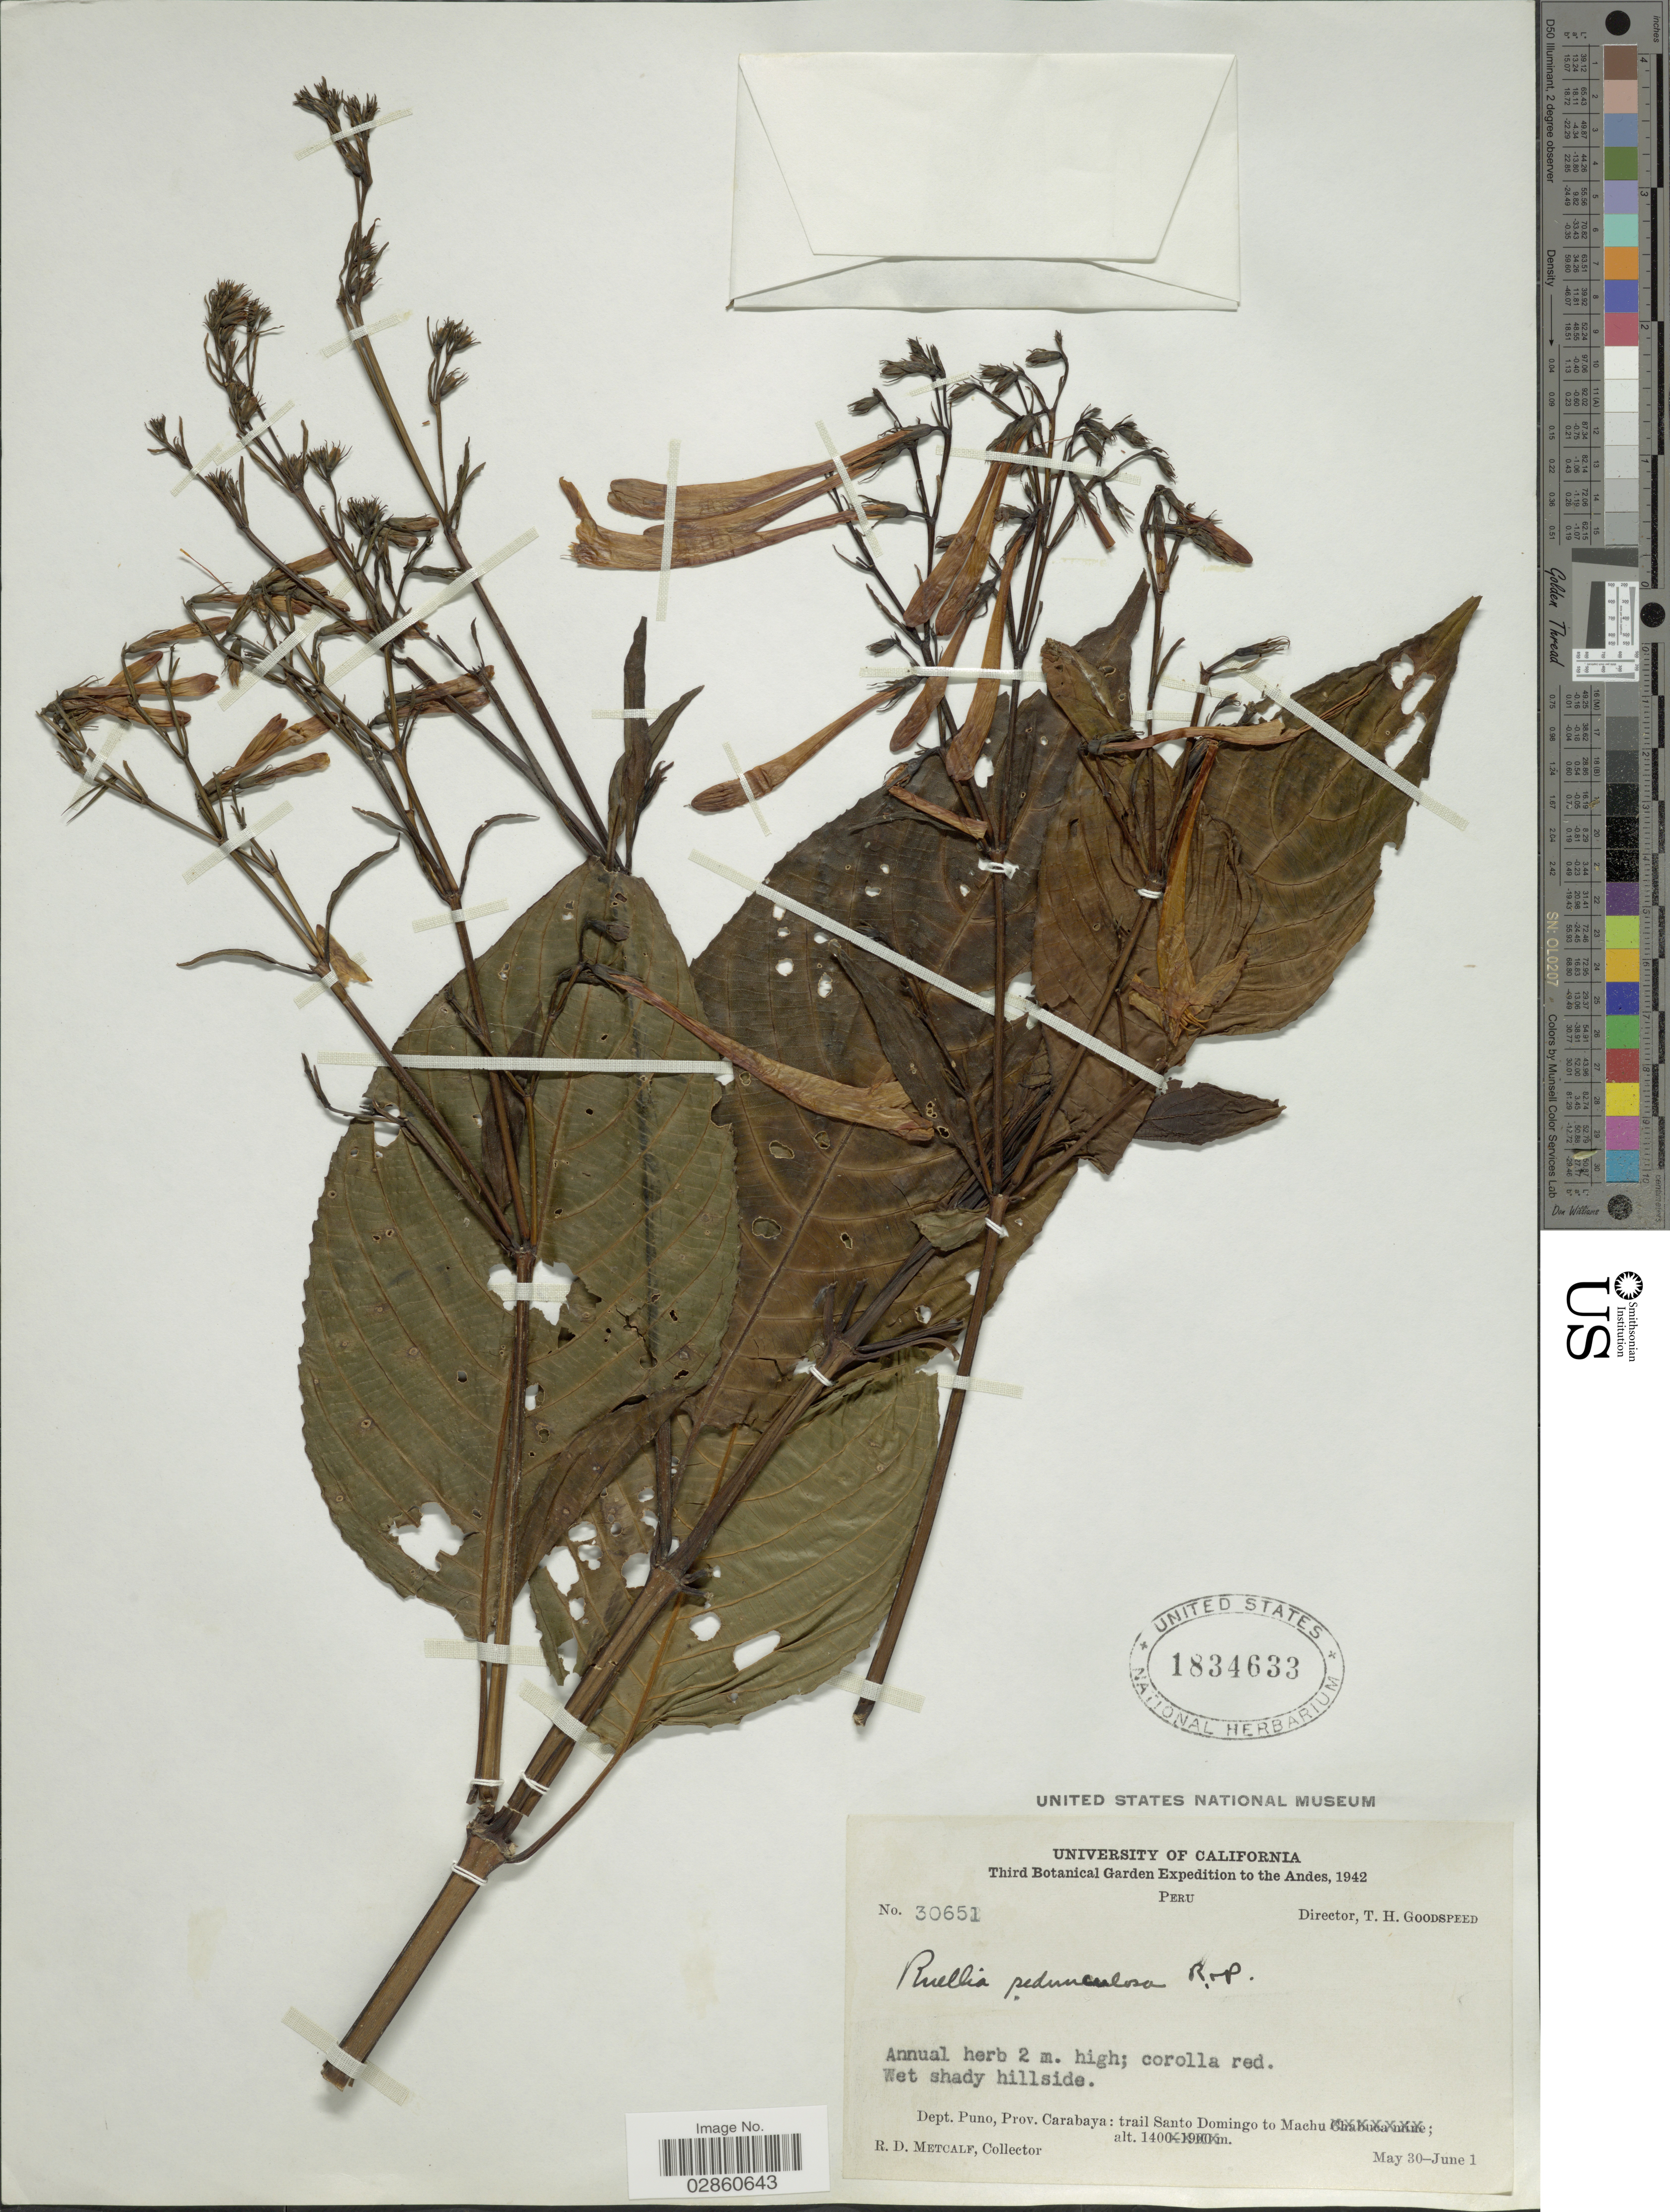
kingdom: Plantae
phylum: Tracheophyta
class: Magnoliopsida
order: Lamiales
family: Acanthaceae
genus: Ruellia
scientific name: Ruellia haenkeana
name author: (Nees) Wassh.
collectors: R. D. Metcalf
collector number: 30651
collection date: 1942-05-30/1942-06-01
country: Peru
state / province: Puno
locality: Andes. Dept. Puno, Prov. Carabaya: trail Santo Domingo to Machu.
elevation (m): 1400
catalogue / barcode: US 1834633